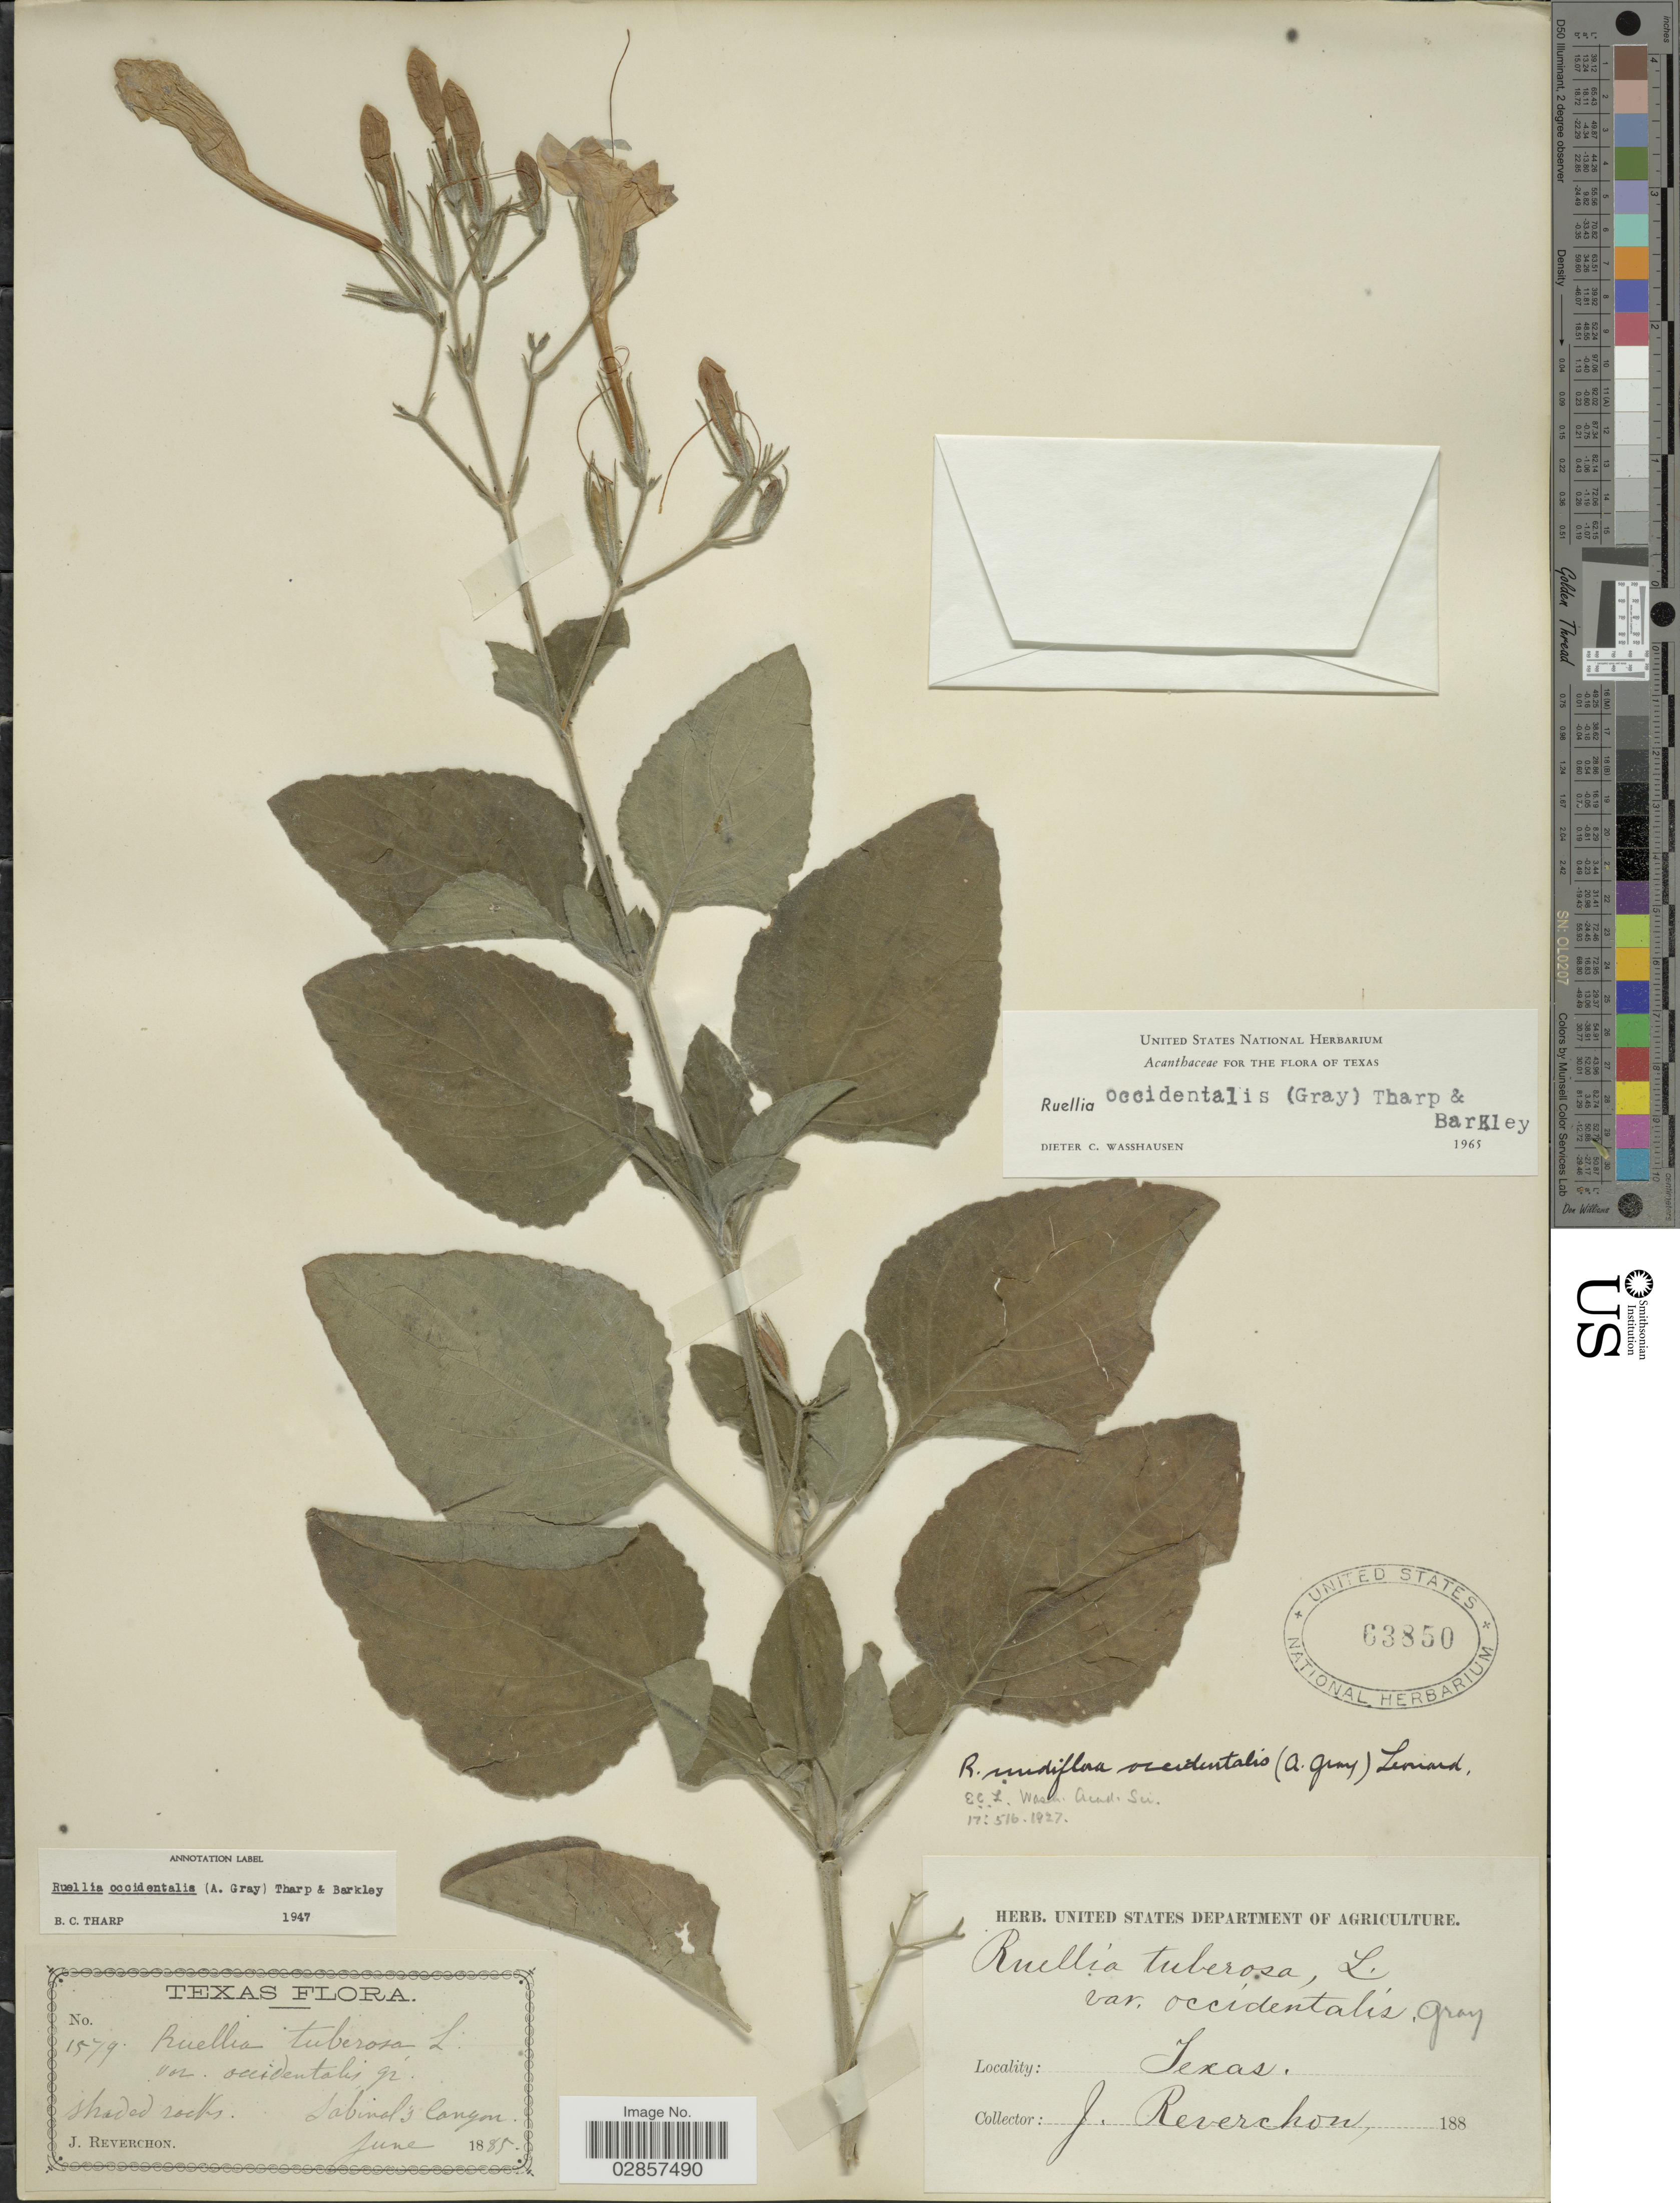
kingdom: Plantae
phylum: Tracheophyta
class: Magnoliopsida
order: Lamiales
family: Acanthaceae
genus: Ruellia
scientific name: Ruellia occidentalis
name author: (A. Gray) Tharp & F.A. Barkley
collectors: J. Reverchon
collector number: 1579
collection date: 1885-06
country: United States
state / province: Texas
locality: Sabinal's Canyon.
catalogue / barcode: US 63850